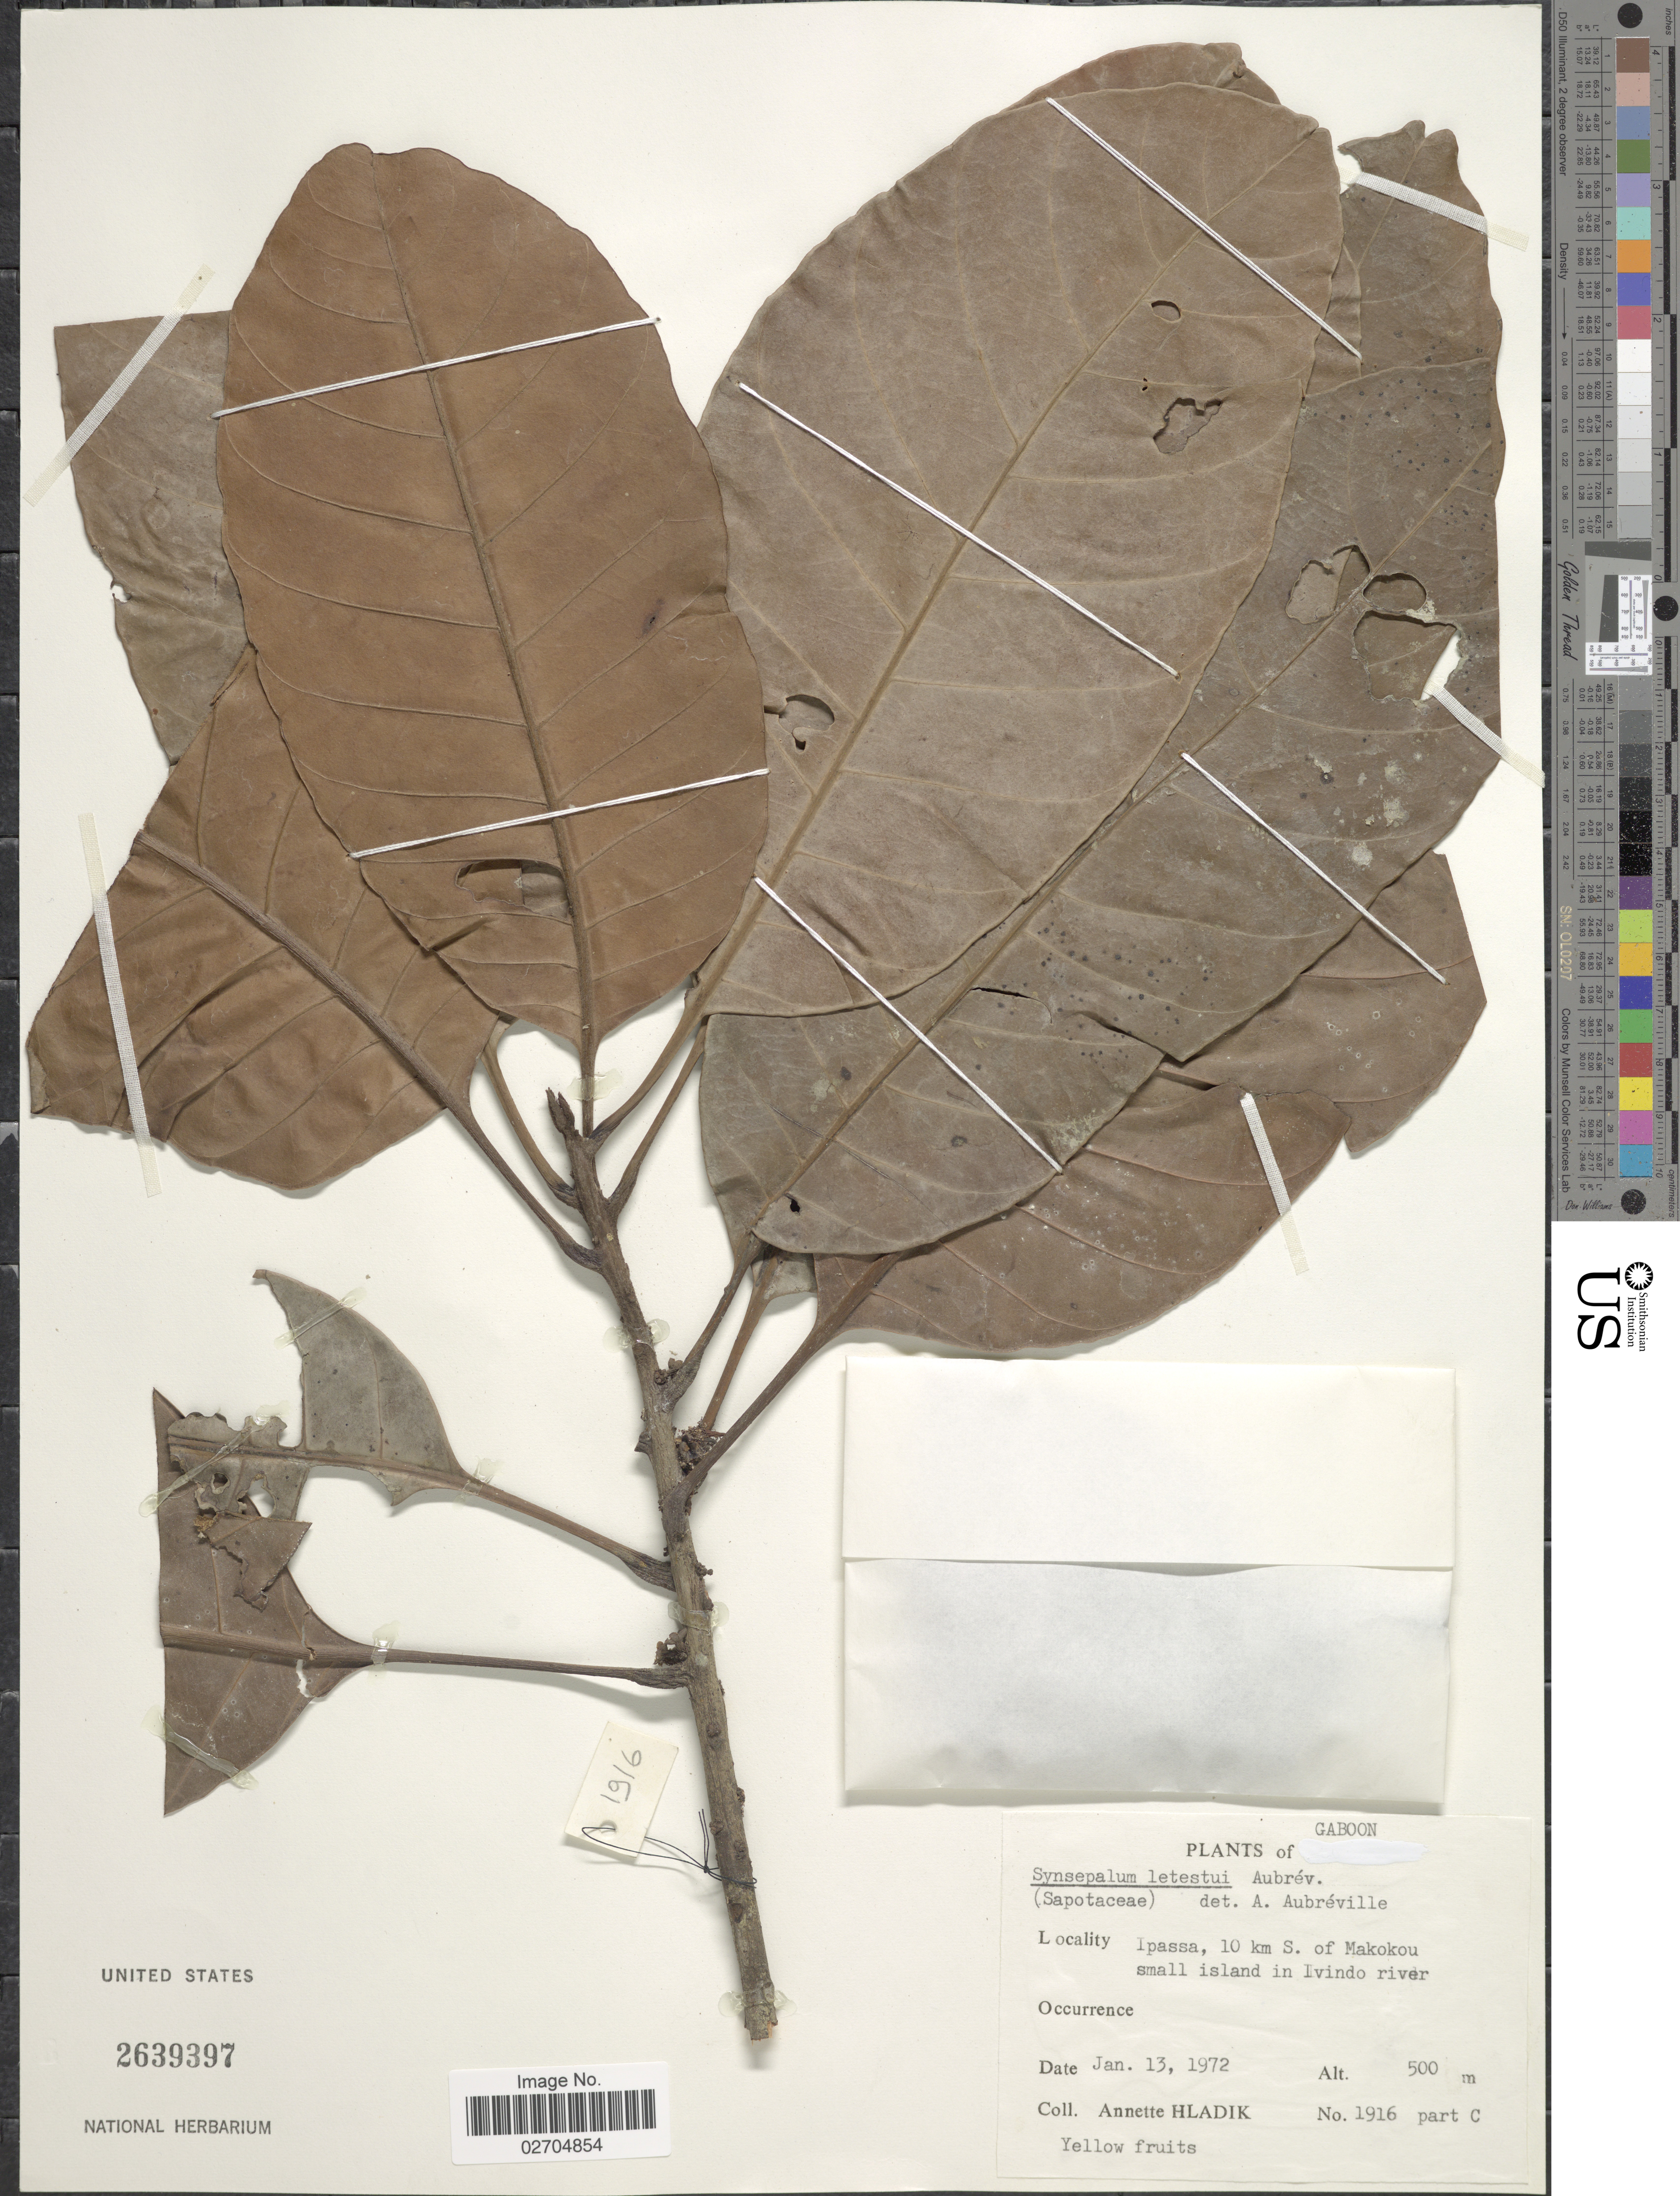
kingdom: Plantae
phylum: Tracheophyta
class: Magnoliopsida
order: Ericales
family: Sapotaceae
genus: Synsepalum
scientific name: Synsepalum le-testui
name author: Aubrév. & Pellegr.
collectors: A. Hladik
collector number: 1916partc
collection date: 1972-01-13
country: Gabon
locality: Gaboon. Ipassa, 10 km S. of Makokou small island in Ivindo river.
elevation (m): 500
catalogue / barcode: US 2639397